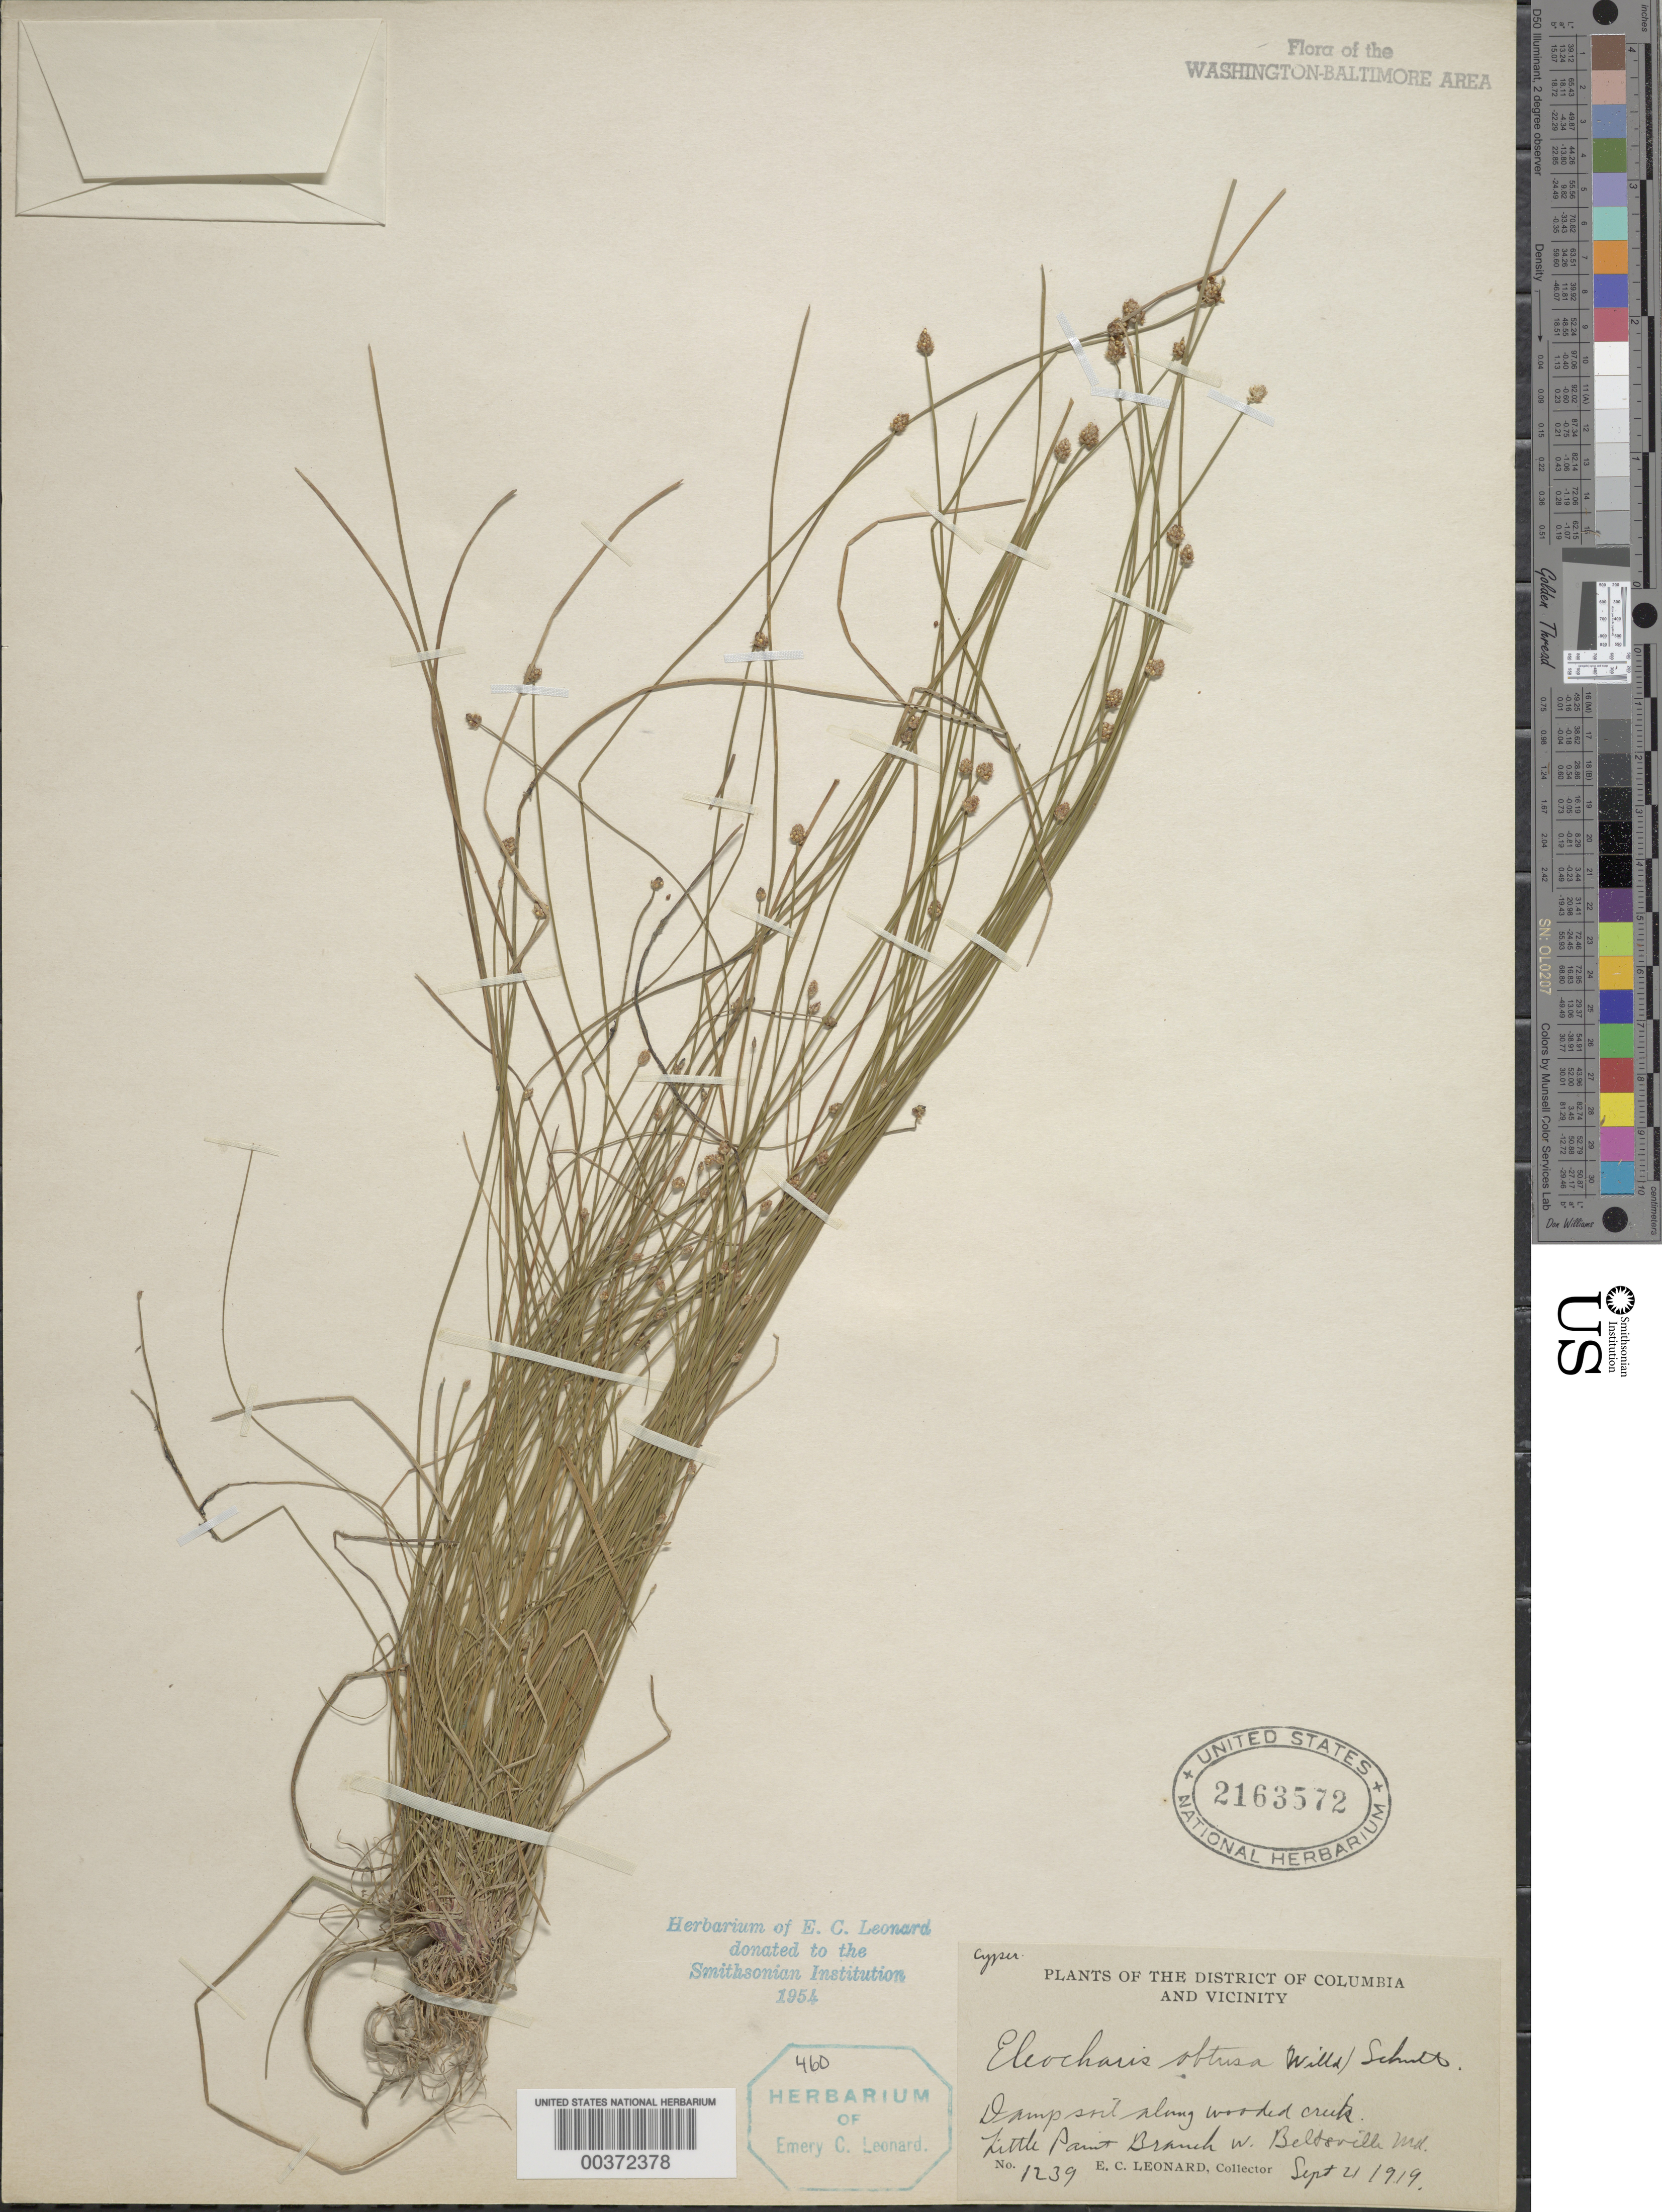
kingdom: Plantae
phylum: Tracheophyta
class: Liliopsida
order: Poales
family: Cyperaceae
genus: Eleocharis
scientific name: Eleocharis obtusa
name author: (Willd.) Schult.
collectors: E. C. Leonard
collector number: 1239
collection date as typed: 21 Sep 1919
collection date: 1919-09-21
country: United States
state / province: Maryland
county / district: Prince George's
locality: Little Paint Branch west of Beltsville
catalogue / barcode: US 2163572